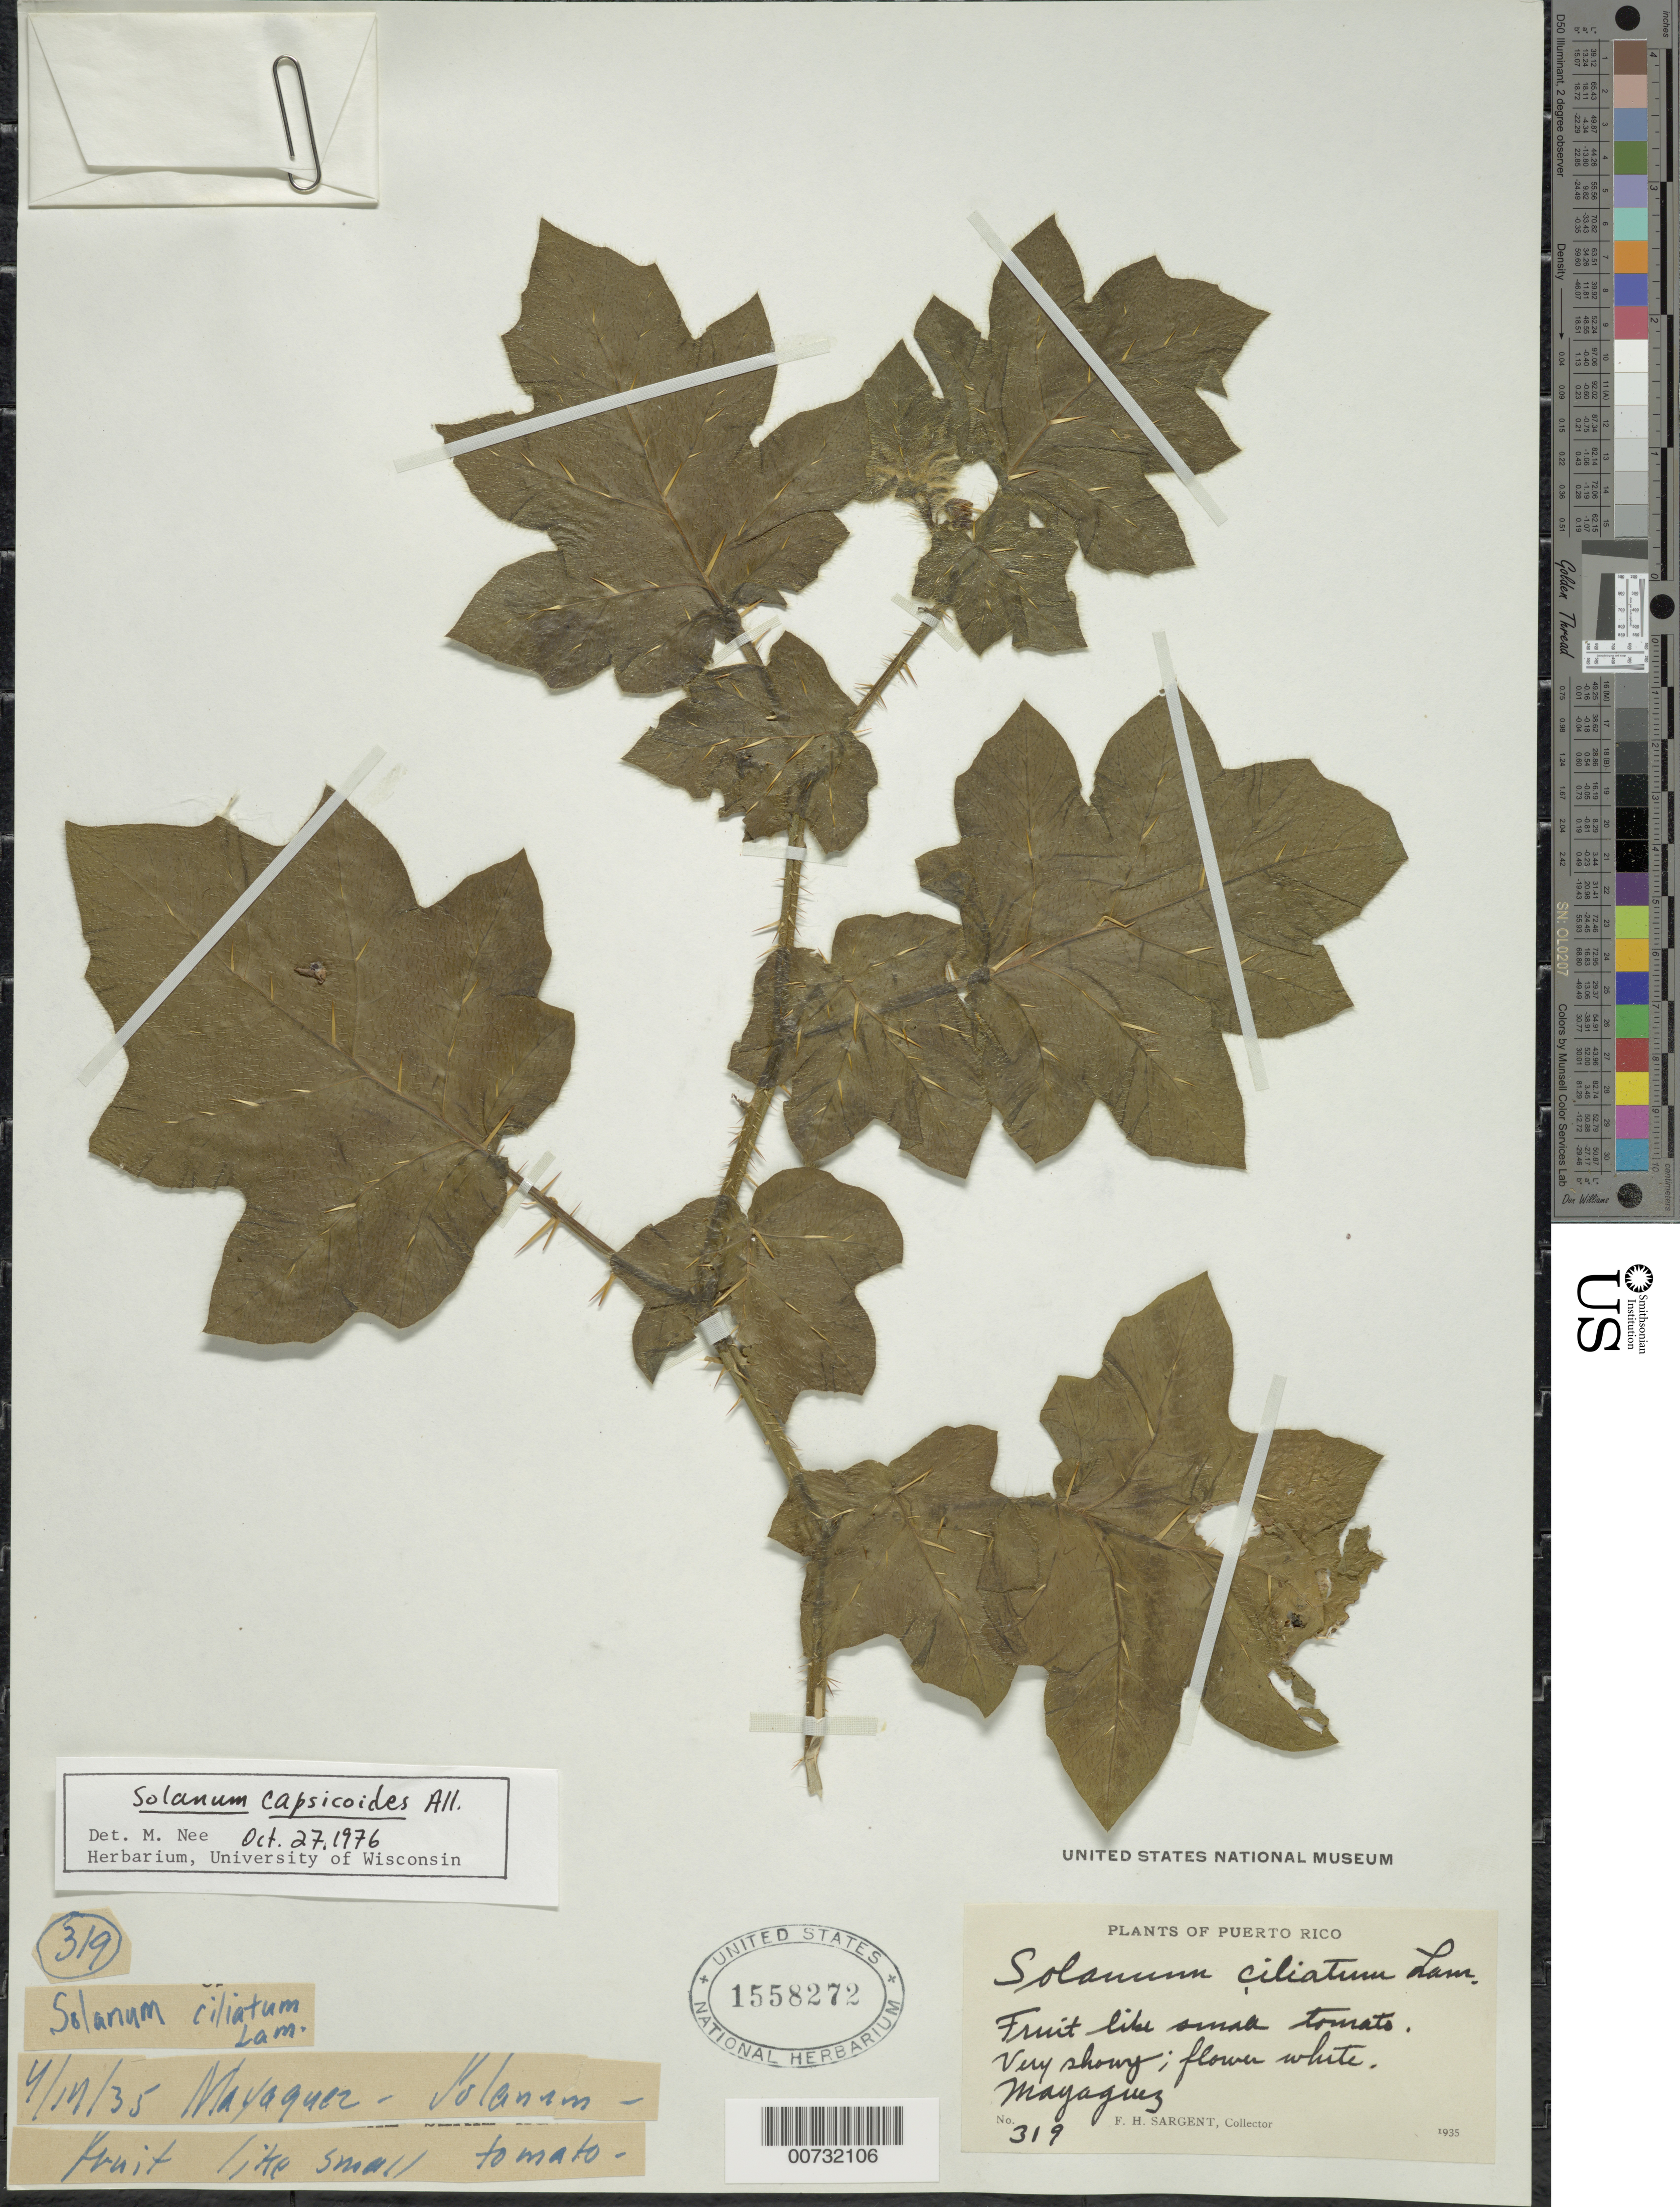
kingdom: Plantae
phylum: Tracheophyta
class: Magnoliopsida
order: Solanales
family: Solanaceae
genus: Solanum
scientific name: Solanum capsicoides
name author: All.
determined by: Nee, Michael H.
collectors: F. H. Sargent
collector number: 319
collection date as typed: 17 Apr 1935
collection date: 1935-04-17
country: Puerto Rico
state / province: Mayagüez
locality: Mayaguez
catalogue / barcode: US 1558272